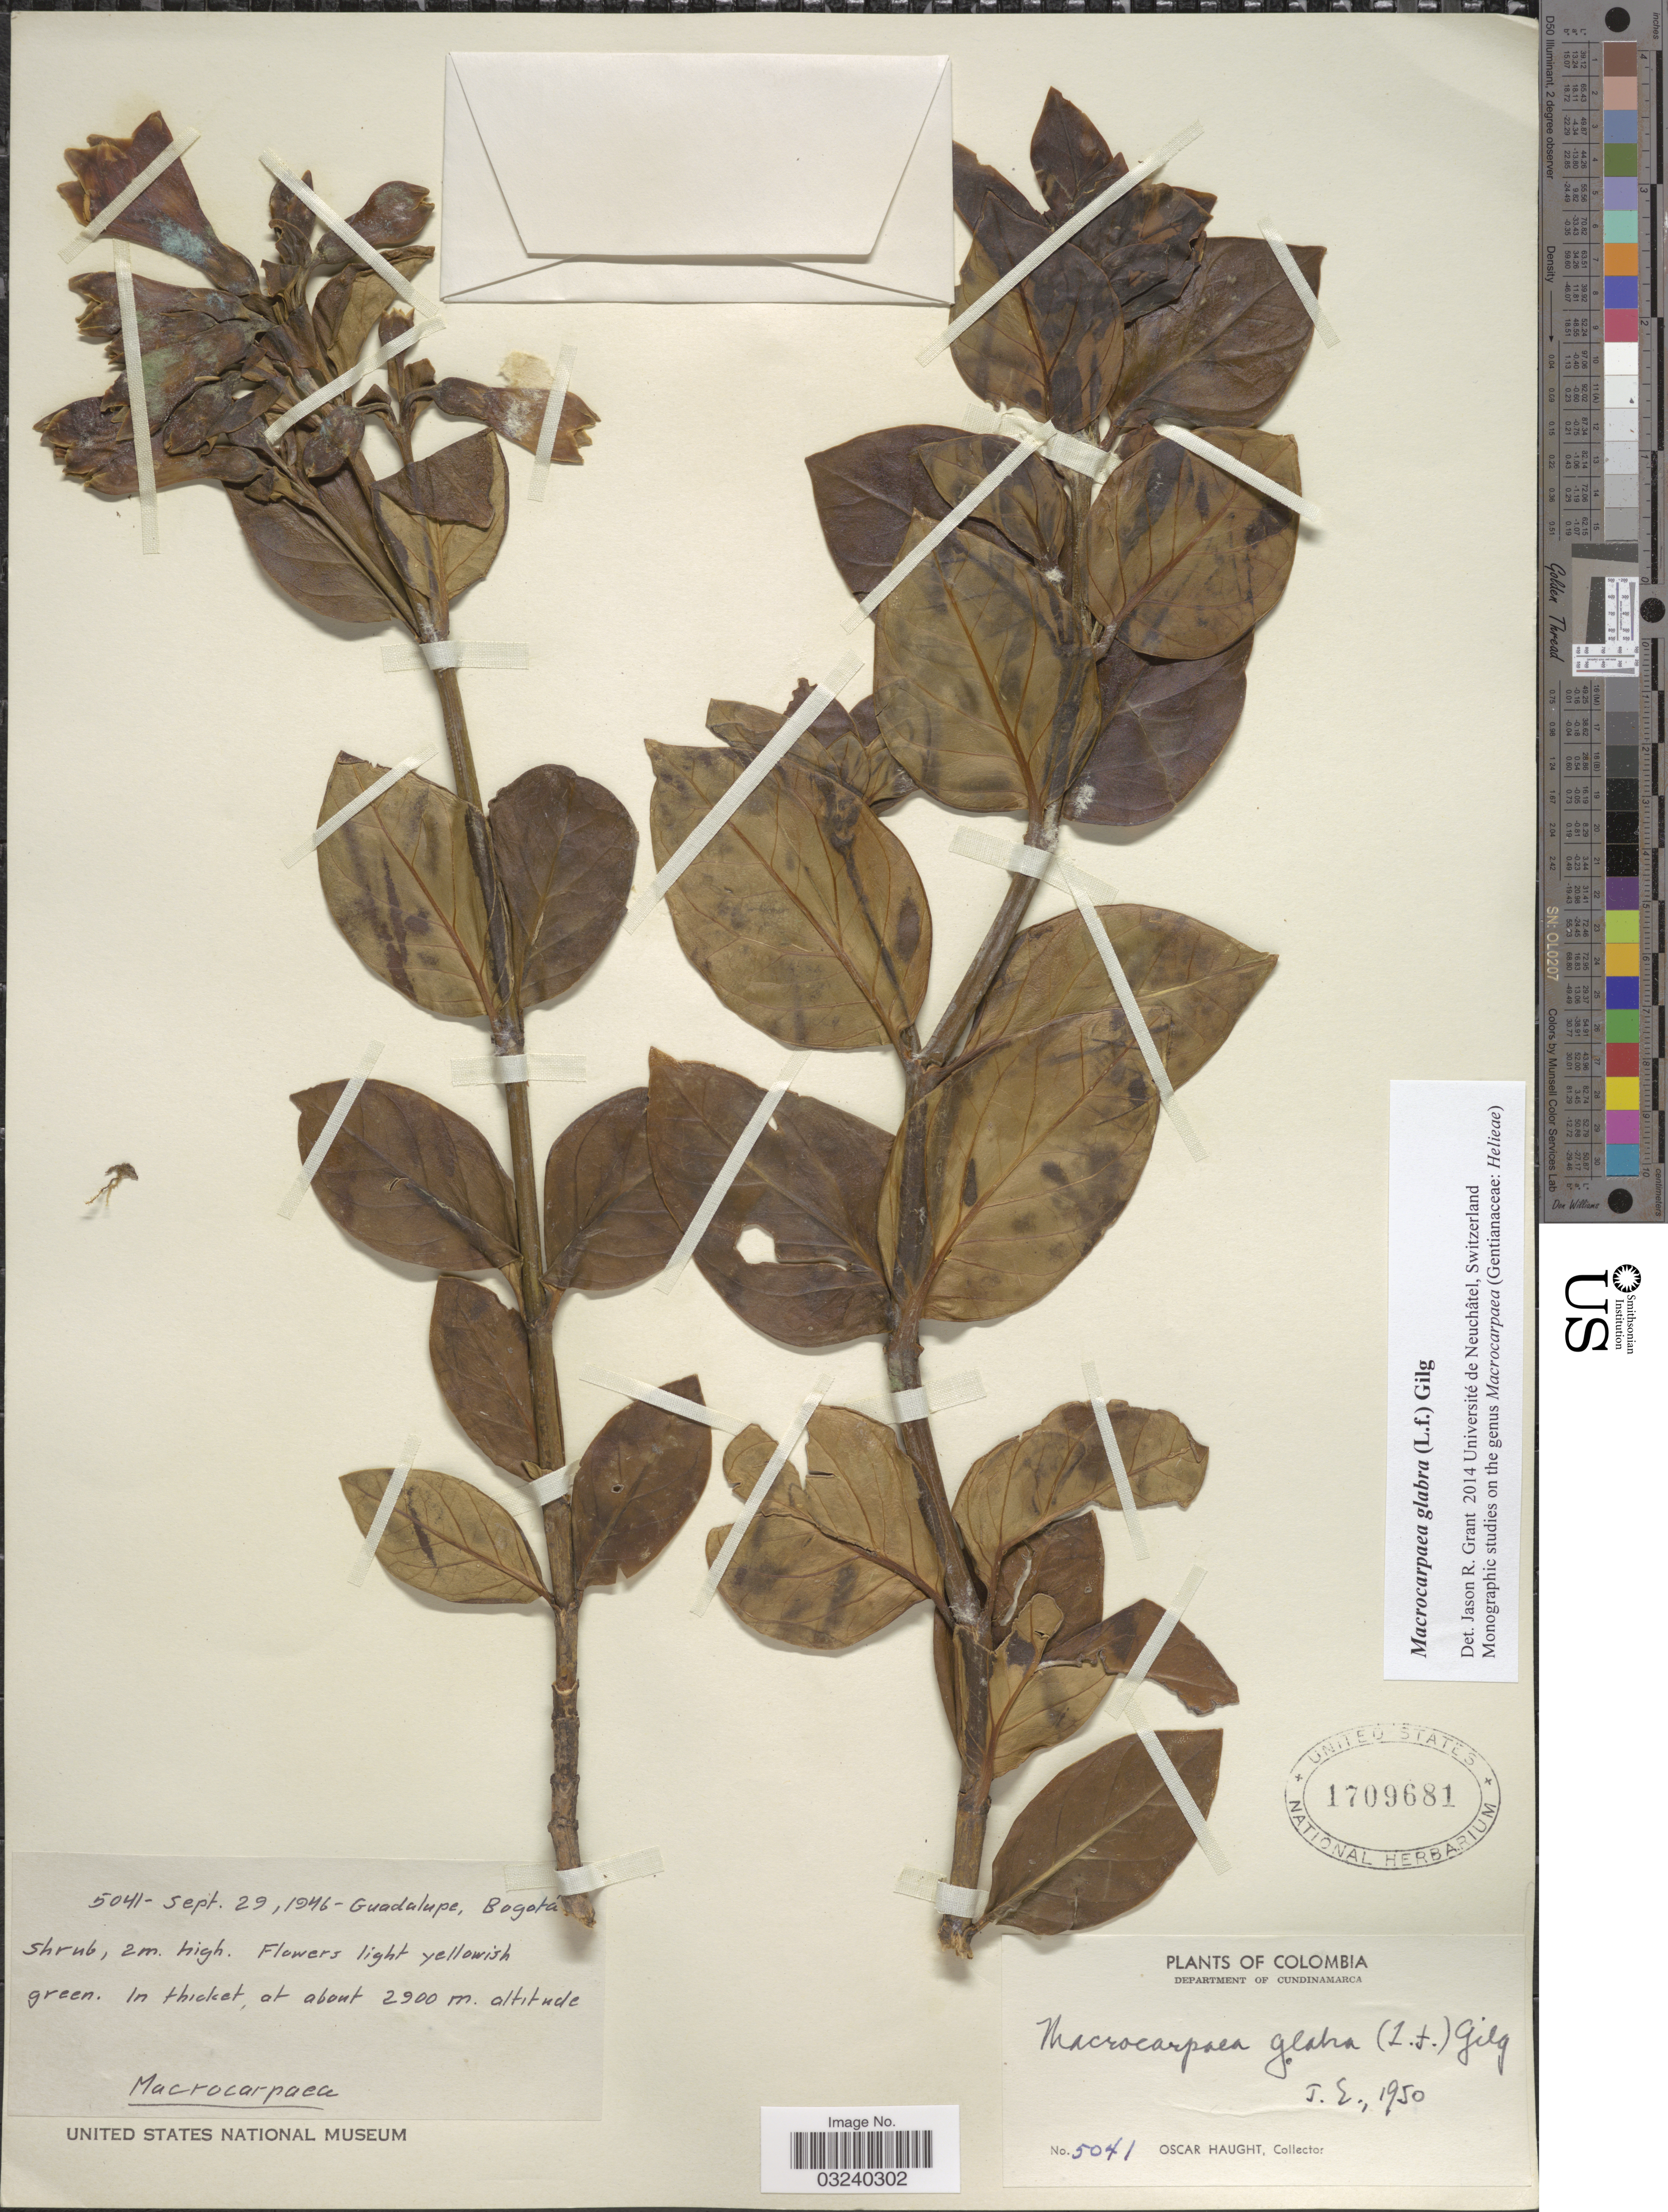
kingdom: Plantae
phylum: Tracheophyta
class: Magnoliopsida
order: Gentianales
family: Gentianaceae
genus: Macrocarpaea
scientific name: Macrocarpaea glabra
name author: (L. f.) Gilg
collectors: O. L. Haught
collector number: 5041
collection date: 1946-09-29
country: Colombia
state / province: Cundinamarca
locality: Guadalupe, Bogotá. Department of Cundinamarca.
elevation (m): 2900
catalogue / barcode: US 1709681